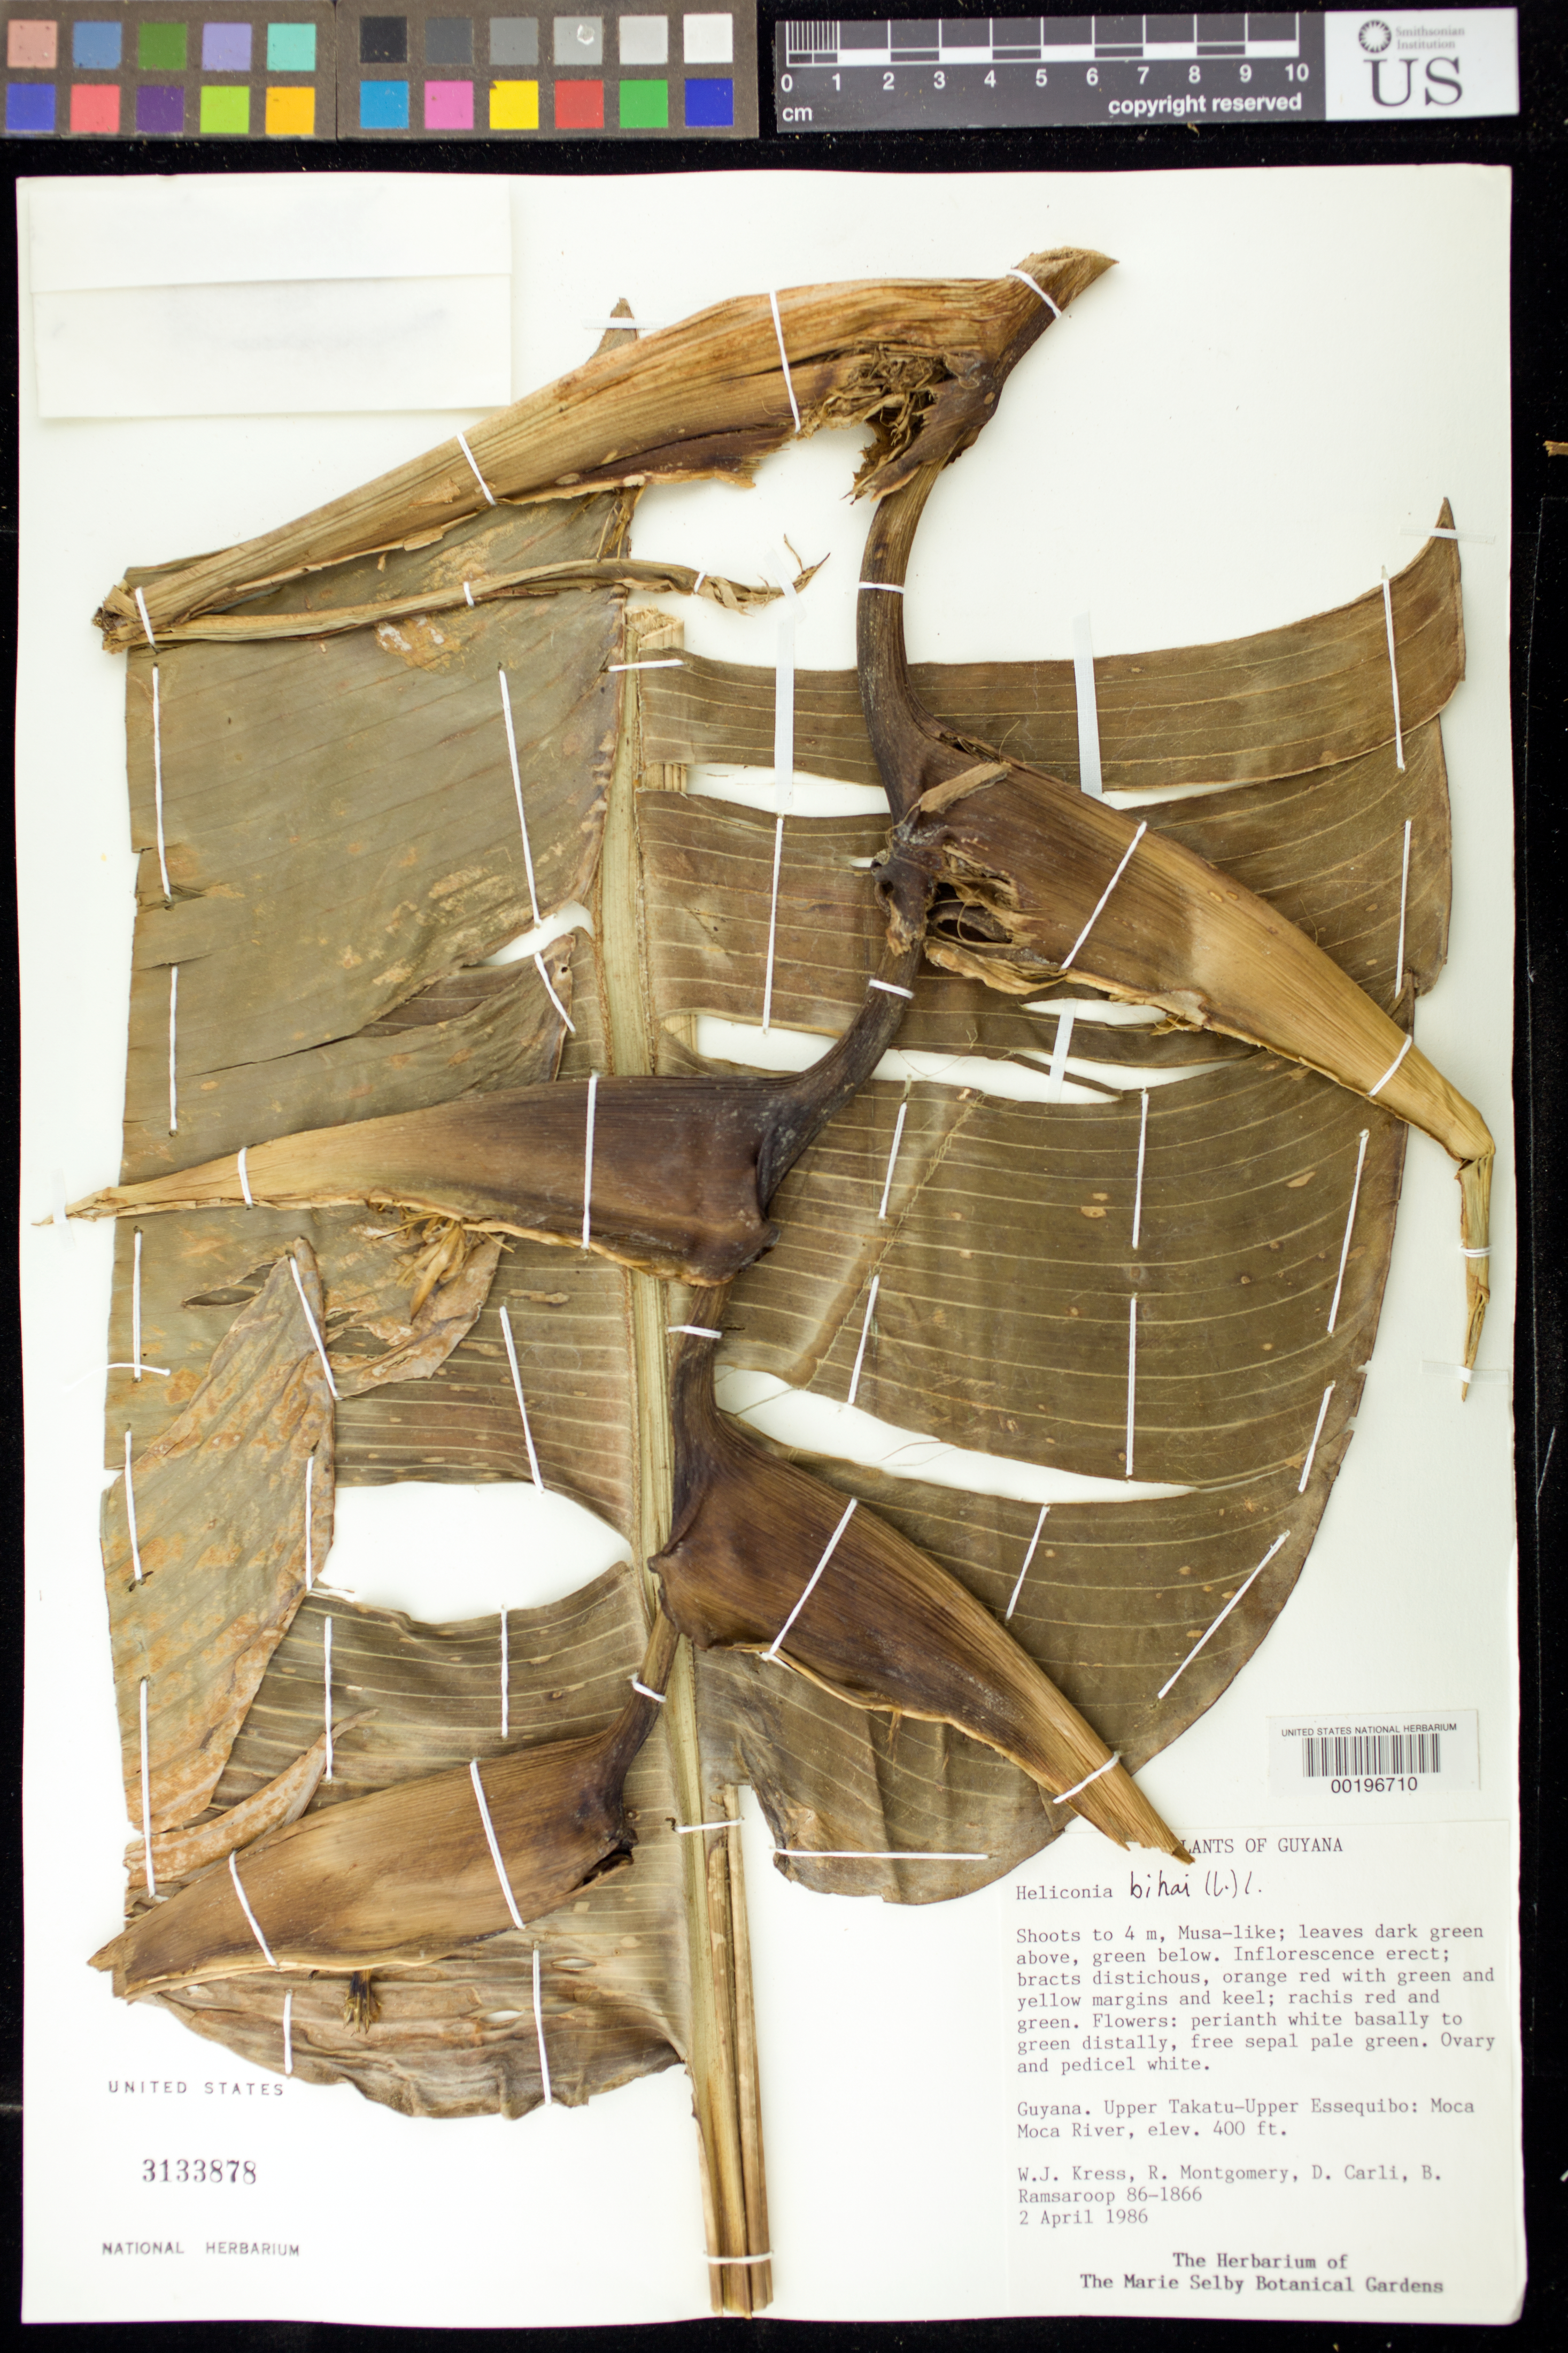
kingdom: Plantae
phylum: Tracheophyta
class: Liliopsida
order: Zingiberales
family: Heliconiaceae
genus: Heliconia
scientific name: Heliconia bihai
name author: (L.) L.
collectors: W. J. Kress, R. Montgomery, D. Carli & B. Ramsaroop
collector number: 86-1866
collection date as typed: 02 Apr 1986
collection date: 1986-04-02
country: Guyana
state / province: U. Takutu-U. Essequibo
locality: Moca moca river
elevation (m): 122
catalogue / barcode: US 3133878